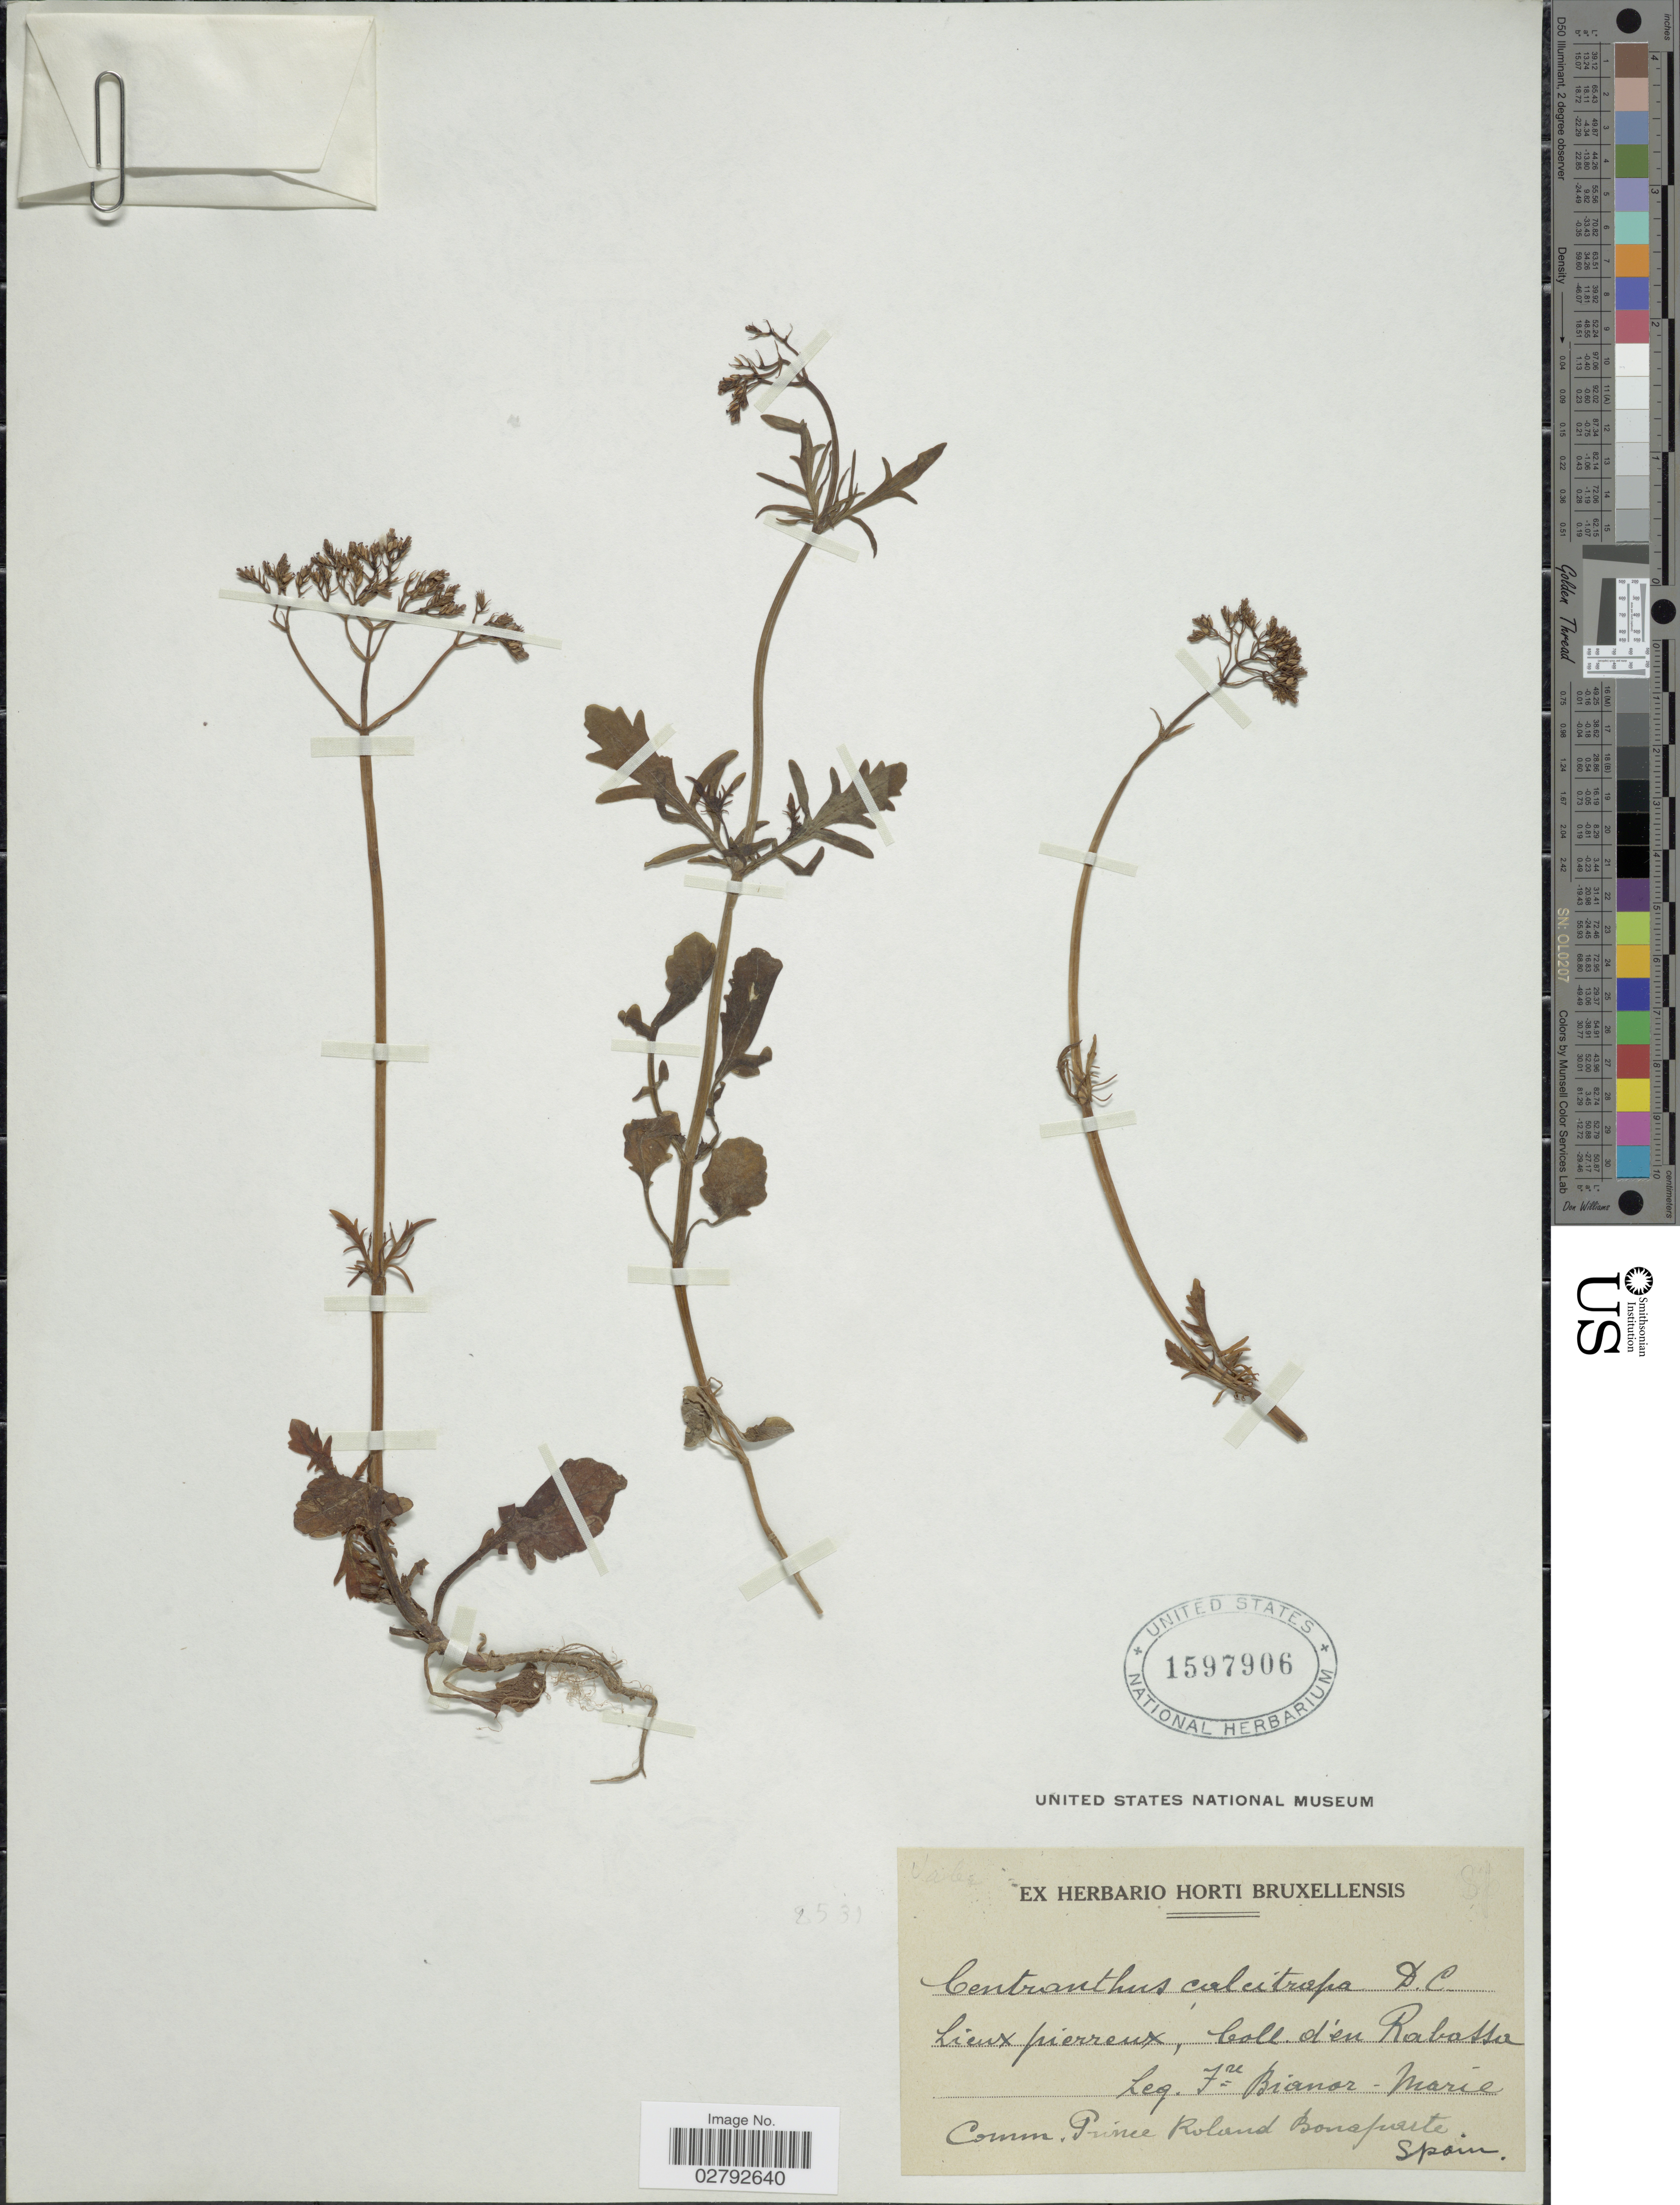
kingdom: Plantae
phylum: Tracheophyta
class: Magnoliopsida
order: Dipsacales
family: Caprifoliaceae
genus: Centranthus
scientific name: Centranthus calcitrapa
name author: DC.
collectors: F. Bianor-Marie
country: Spain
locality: Lieux pierreux, Coll. d'en Rabossa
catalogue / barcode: US 1597906